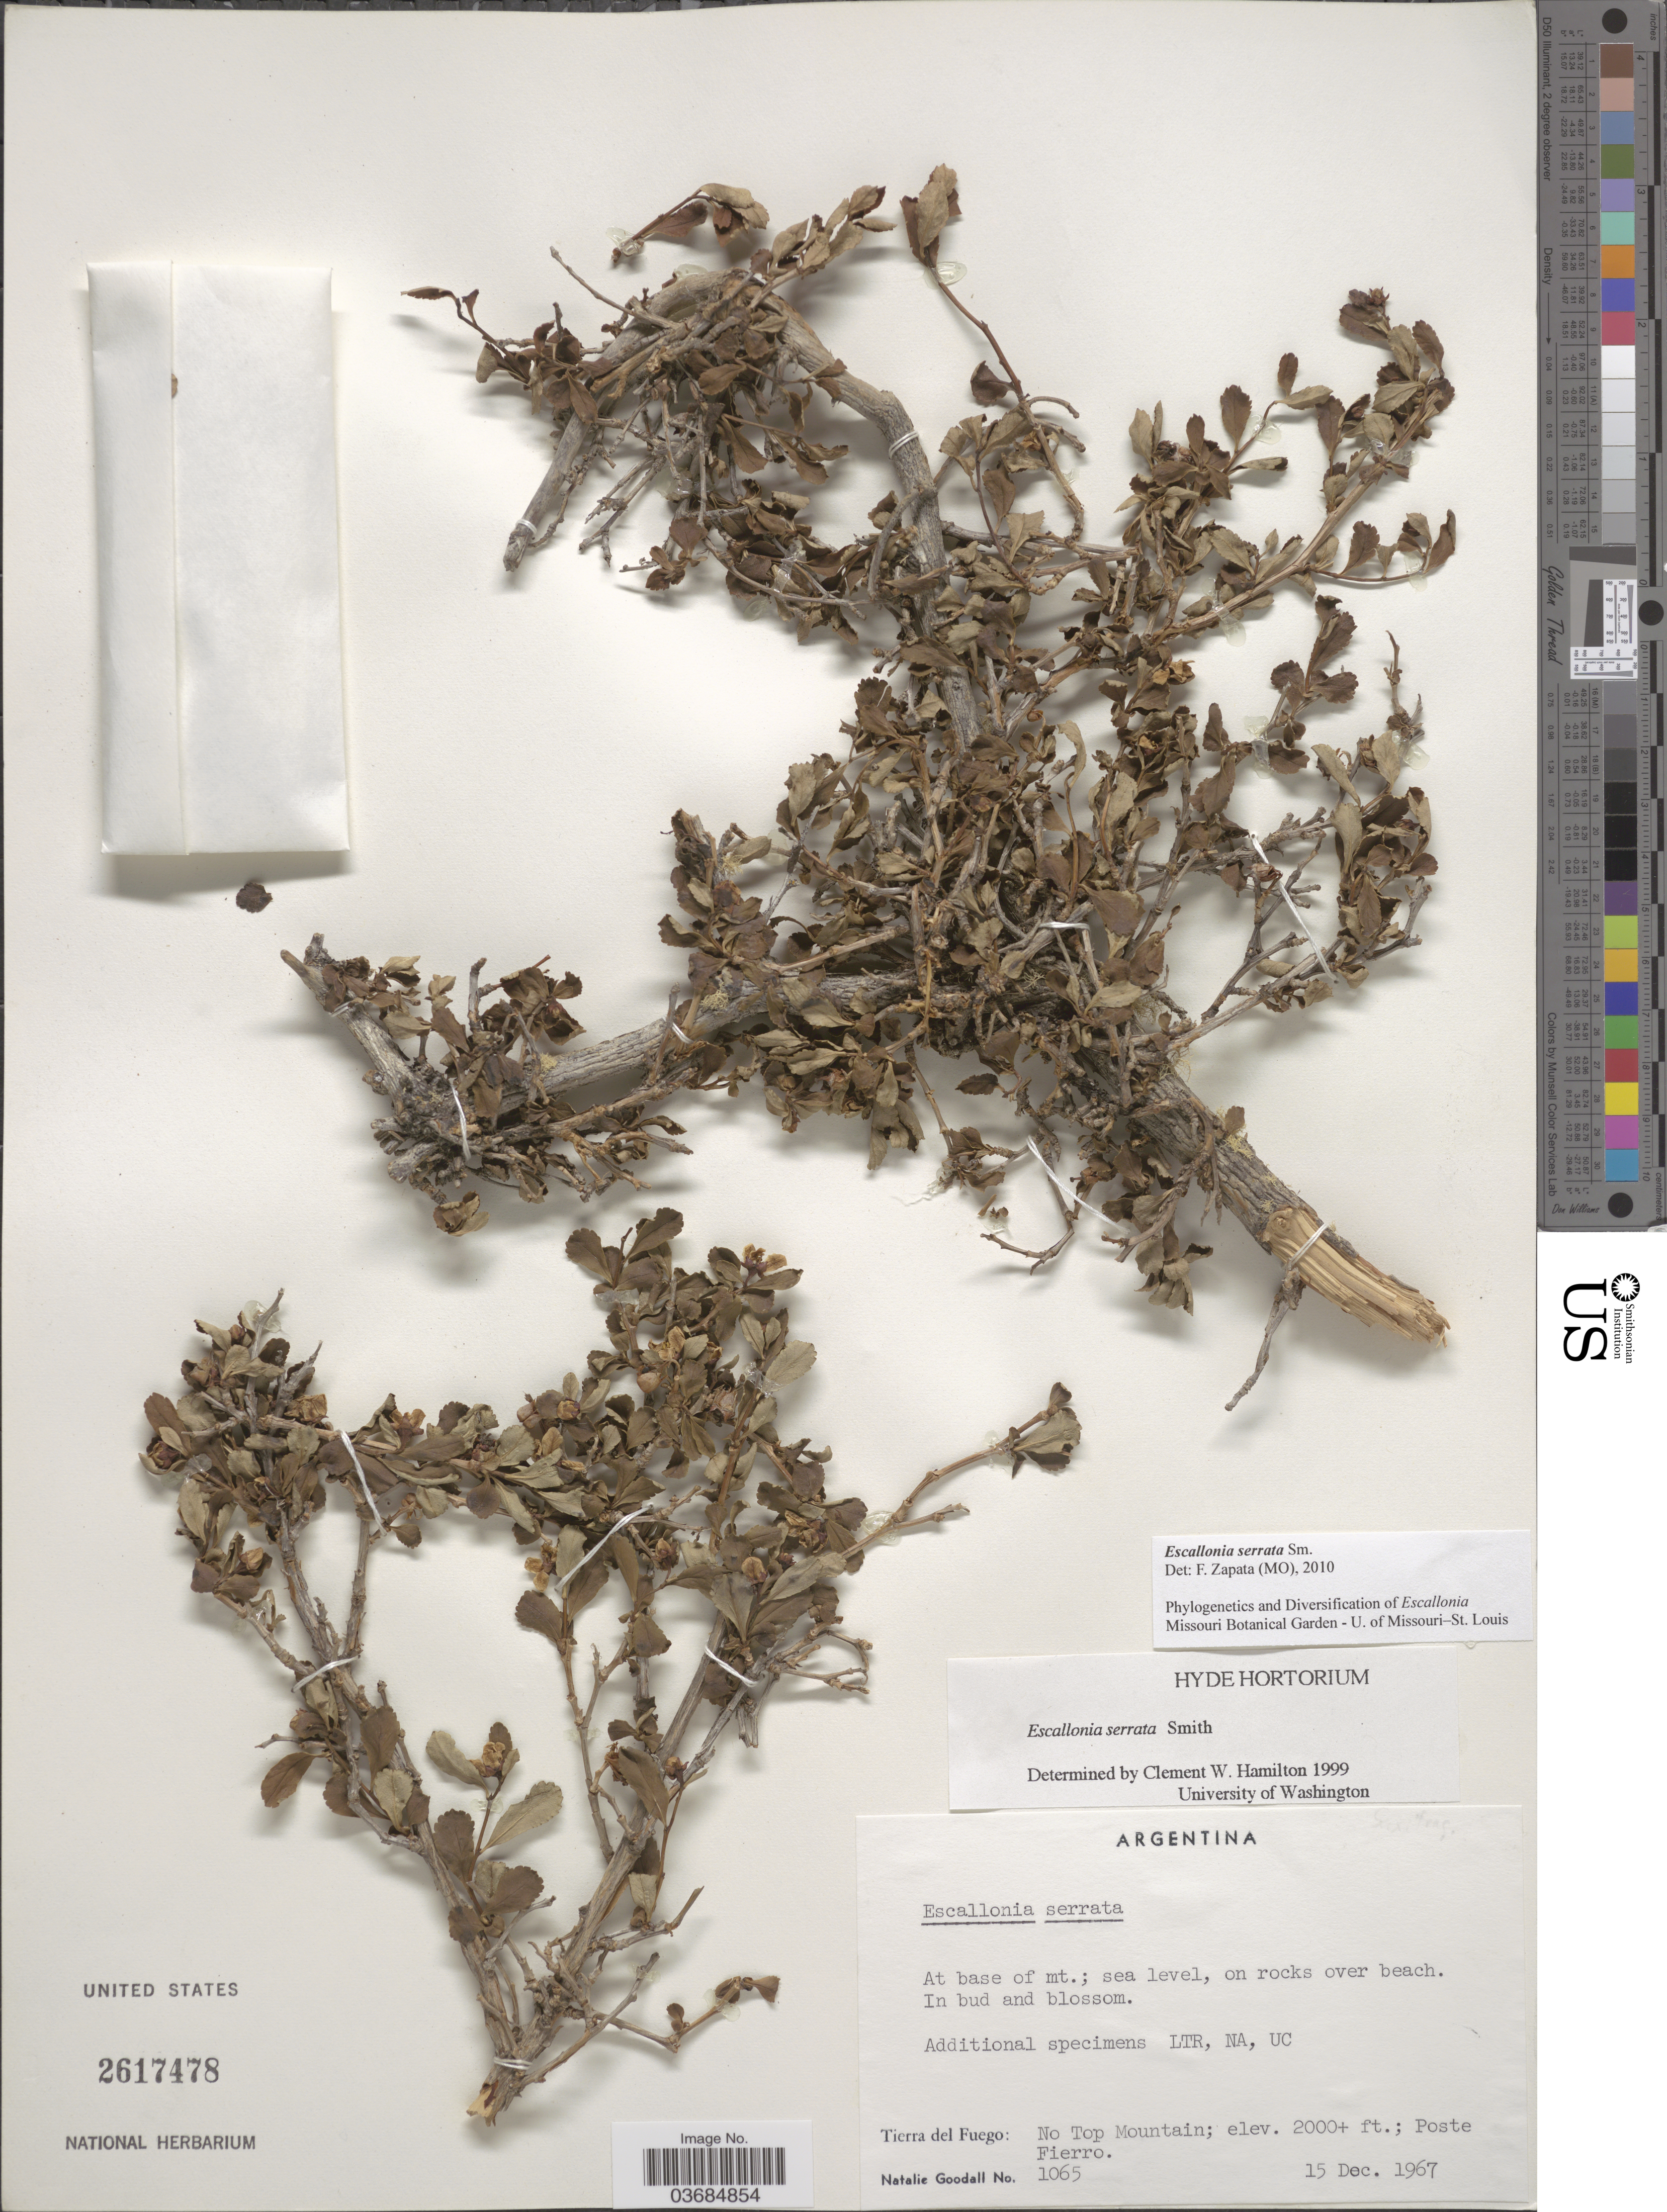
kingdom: Plantae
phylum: Tracheophyta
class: Magnoliopsida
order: Escalloniales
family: Escalloniaceae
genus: Escallonia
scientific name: Escallonia serrata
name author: Sm.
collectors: N. Goodall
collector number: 1065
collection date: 1967-12-15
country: Argentina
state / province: Tierra del Fuego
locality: At base of mt. No Top Mountain; Poste Fierro.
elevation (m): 610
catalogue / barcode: US 2617478